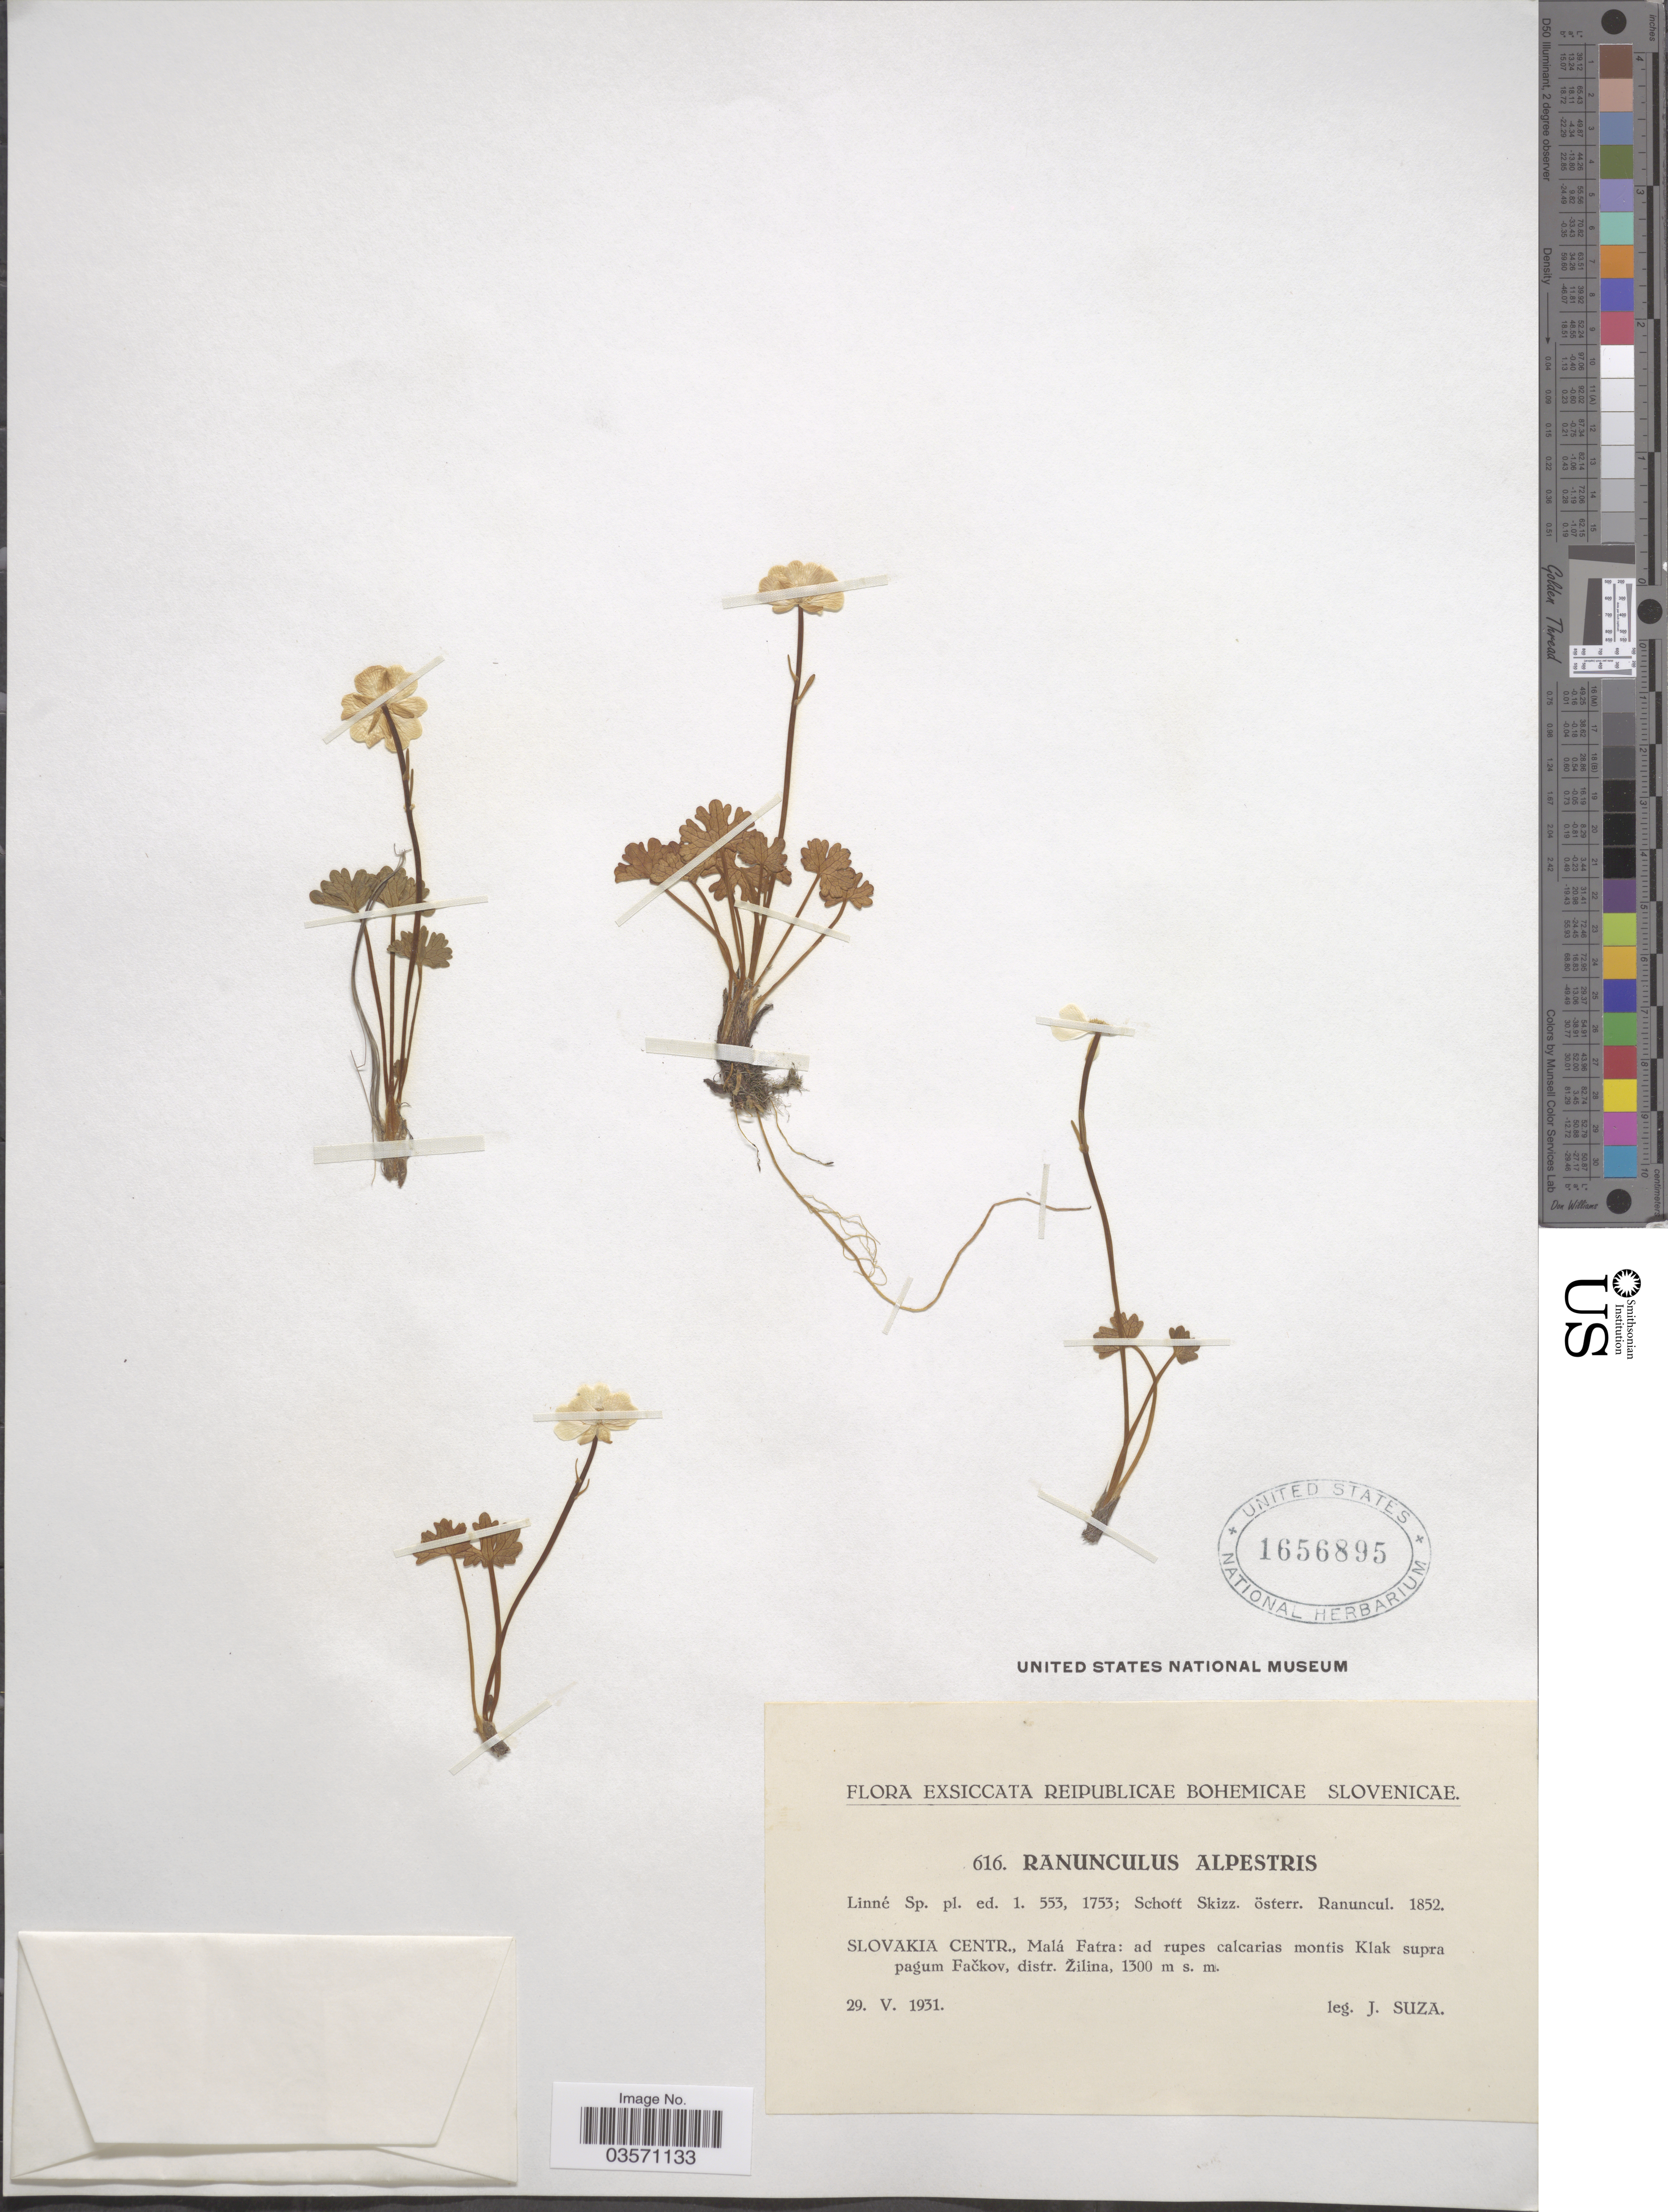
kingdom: Plantae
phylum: Tracheophyta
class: Magnoliopsida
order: Ranunculales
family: Ranunculaceae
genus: Ranunculus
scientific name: Ranunculus alpestris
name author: L.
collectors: J. Suza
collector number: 616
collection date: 1931-05-29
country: Slovakia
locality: Slovakia Centr., Malá Fatra: ad rupes calcarias montis Klak supra pagum Fackov, distr. Zilina.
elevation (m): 1300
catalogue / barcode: US 1656895